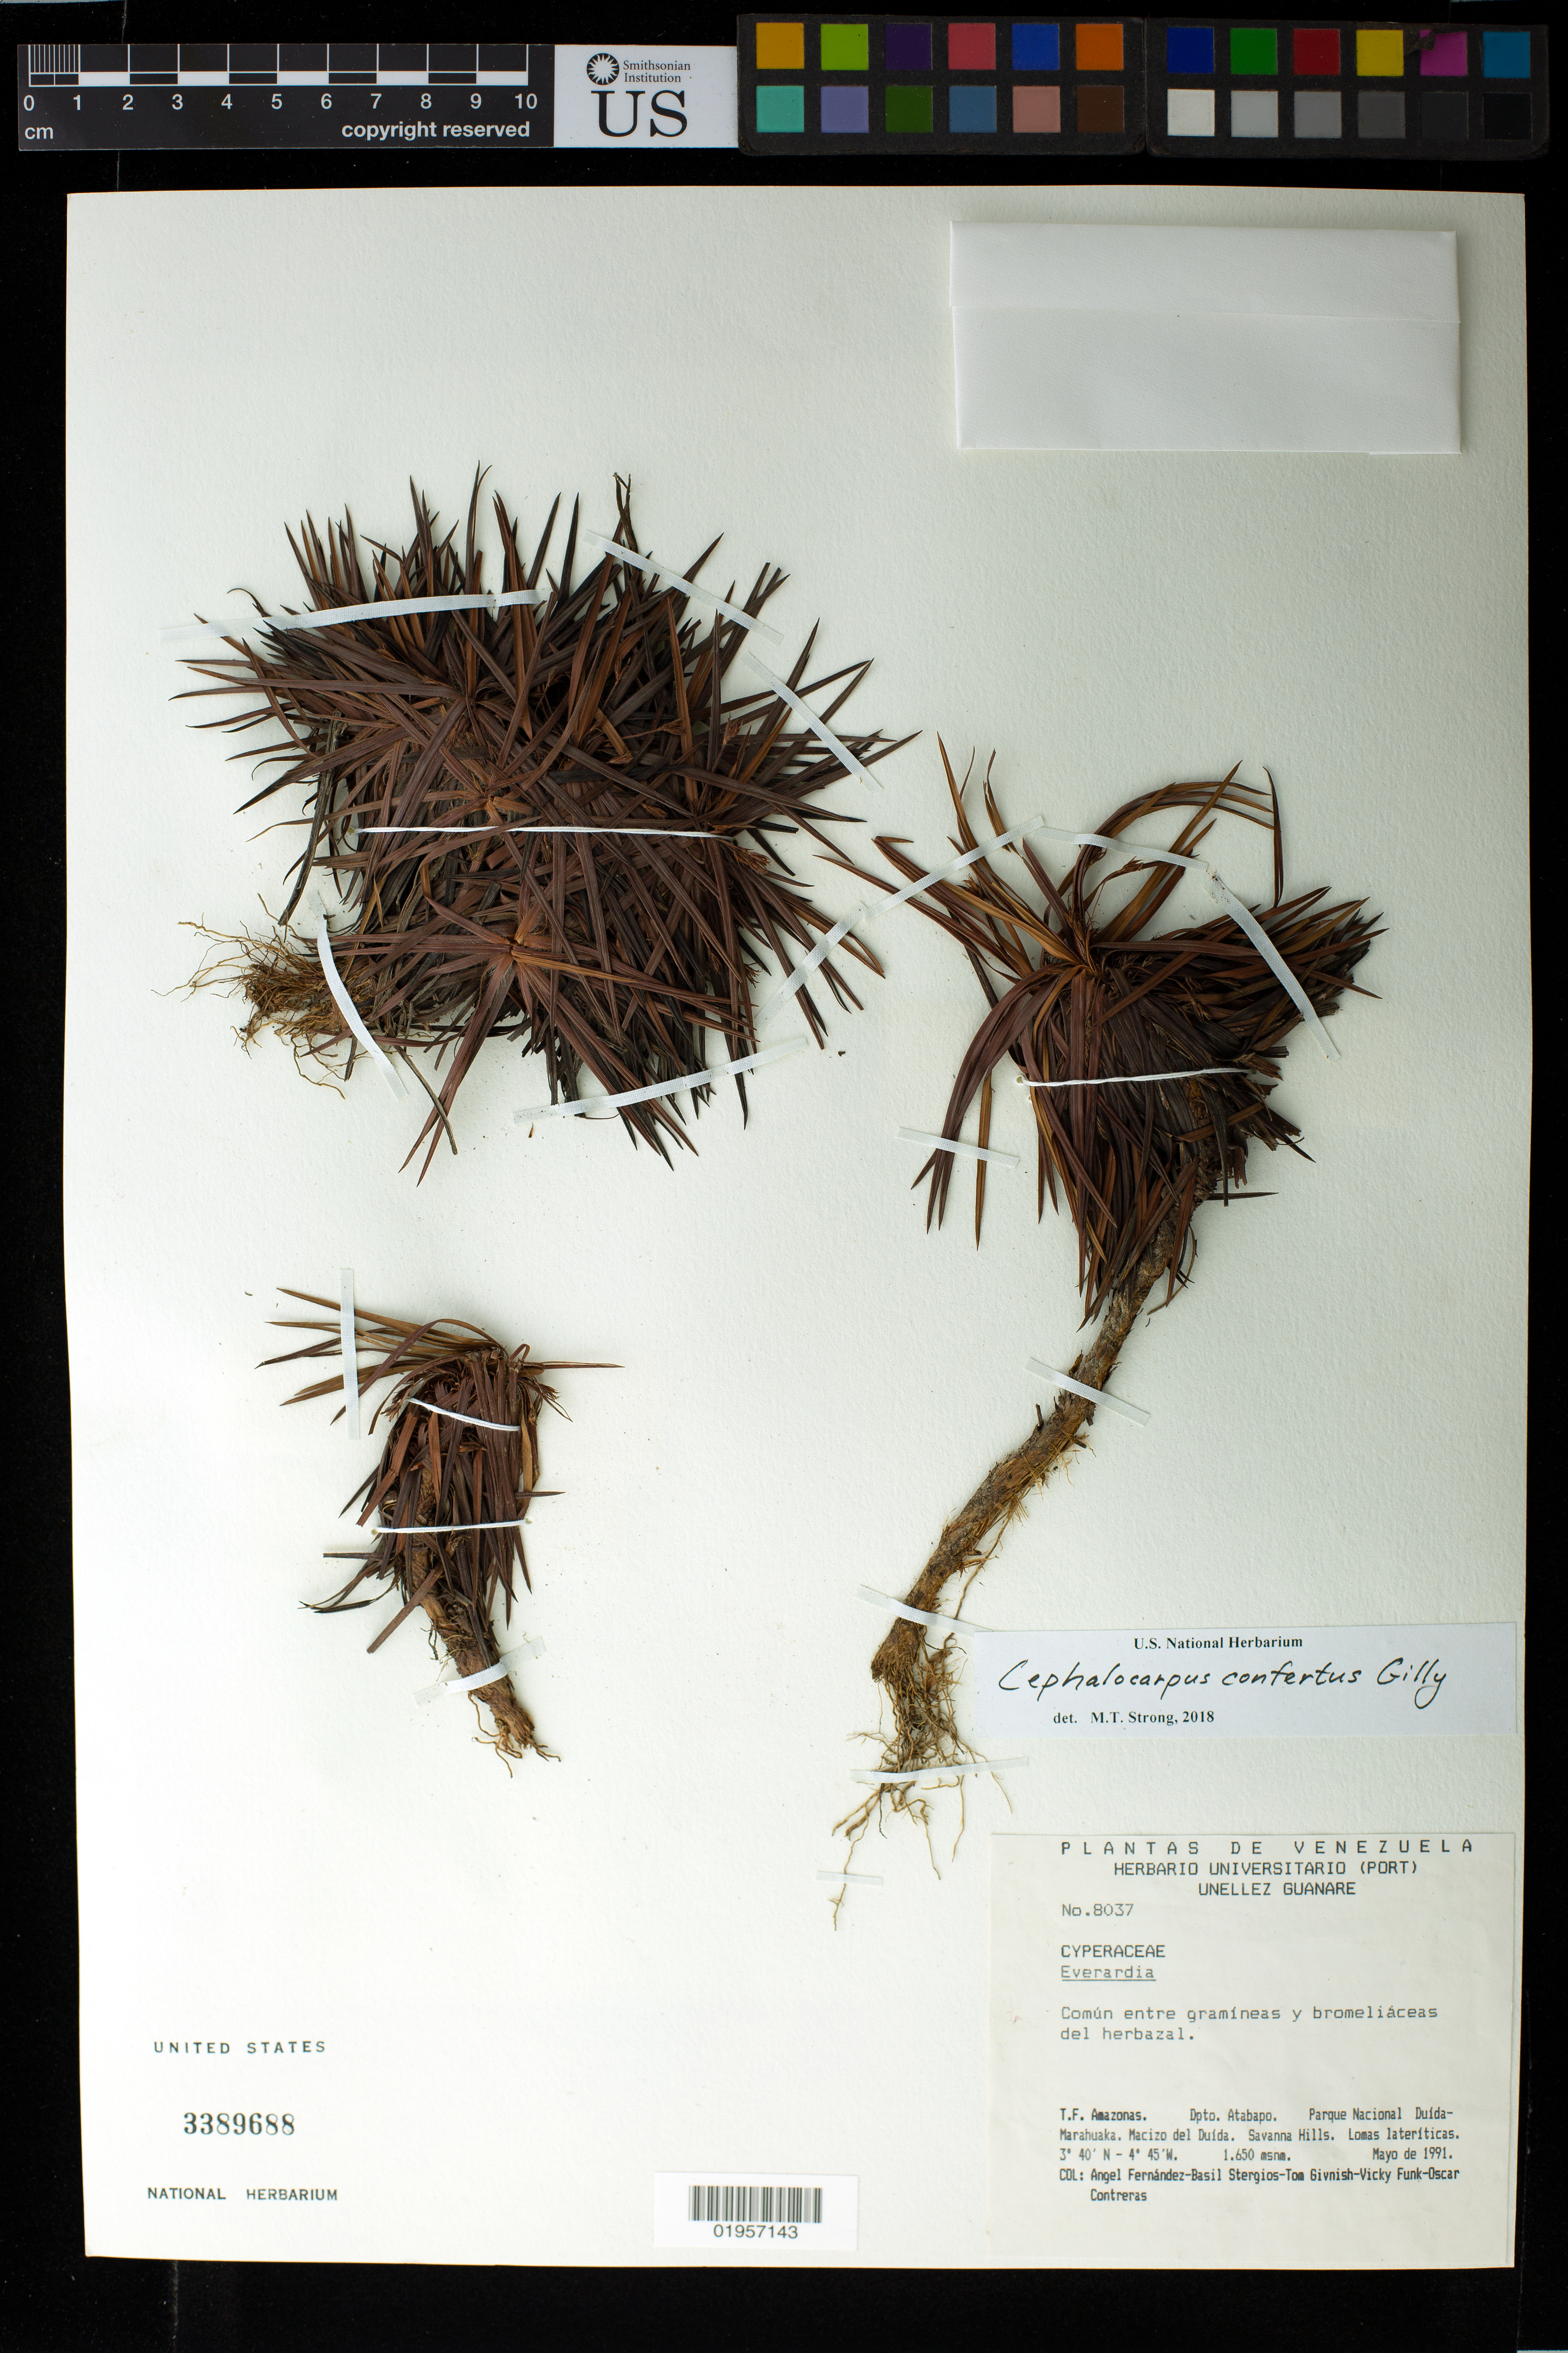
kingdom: Plantae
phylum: Tracheophyta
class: Liliopsida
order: Poales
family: Cyperaceae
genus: Cephalocarpus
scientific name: Cephalocarpus confertus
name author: Gilly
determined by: Strong, M. T., (US), Smithsonian Institution - National Museum of Natural History (UNITED STATES)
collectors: A. Fernández, B. G. Stergios, T. J. Givnish, V. Funk & O. Contreras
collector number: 8037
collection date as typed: May-91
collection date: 1991-05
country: Venezuela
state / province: Amazonas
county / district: Atabapo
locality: Parque Nacional Duída-Marahuaka, Macizo del Duída, Savanna Hills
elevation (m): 1650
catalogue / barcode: US 3389688